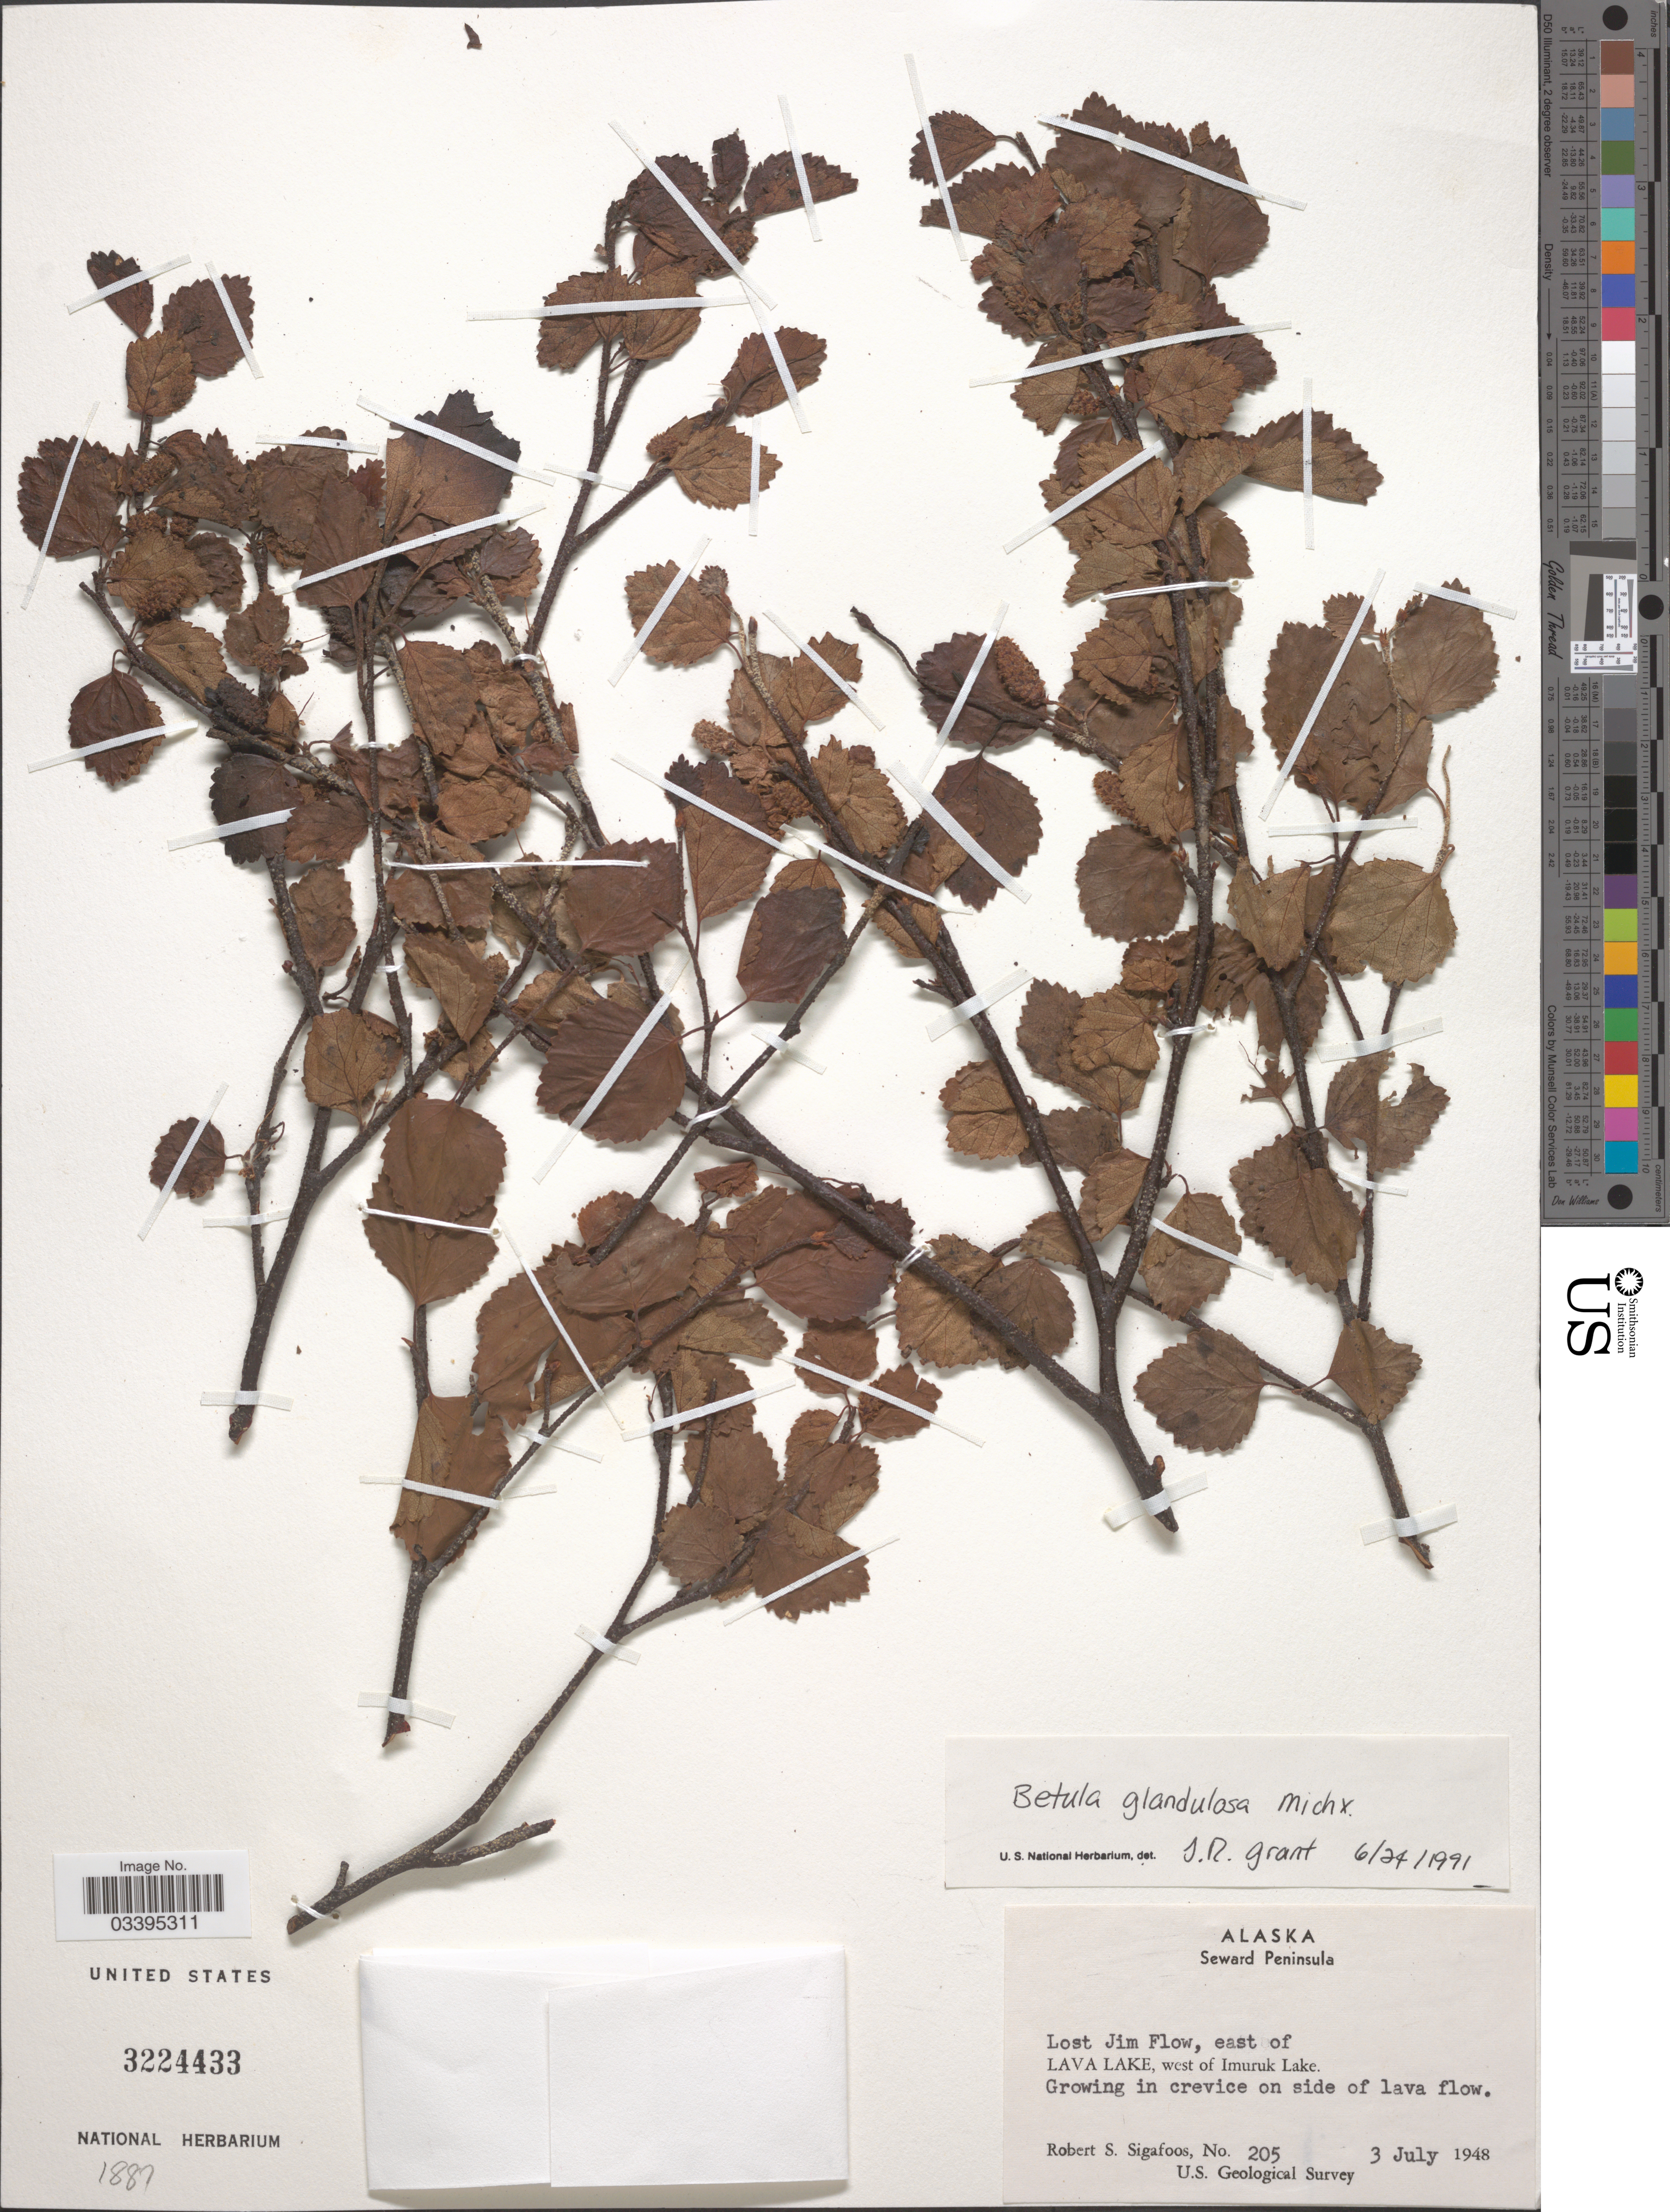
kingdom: Plantae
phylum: Tracheophyta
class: Magnoliopsida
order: Fagales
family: Betulaceae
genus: Betula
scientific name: Betula glandulosa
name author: Michx.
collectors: R. Sigafoos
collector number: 205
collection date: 1948-07-03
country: United States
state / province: Alaska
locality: Seward Peninsula. Lost Jim Flow, east of Lava Lake, west of Imuruk Lake.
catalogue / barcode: US 3224433